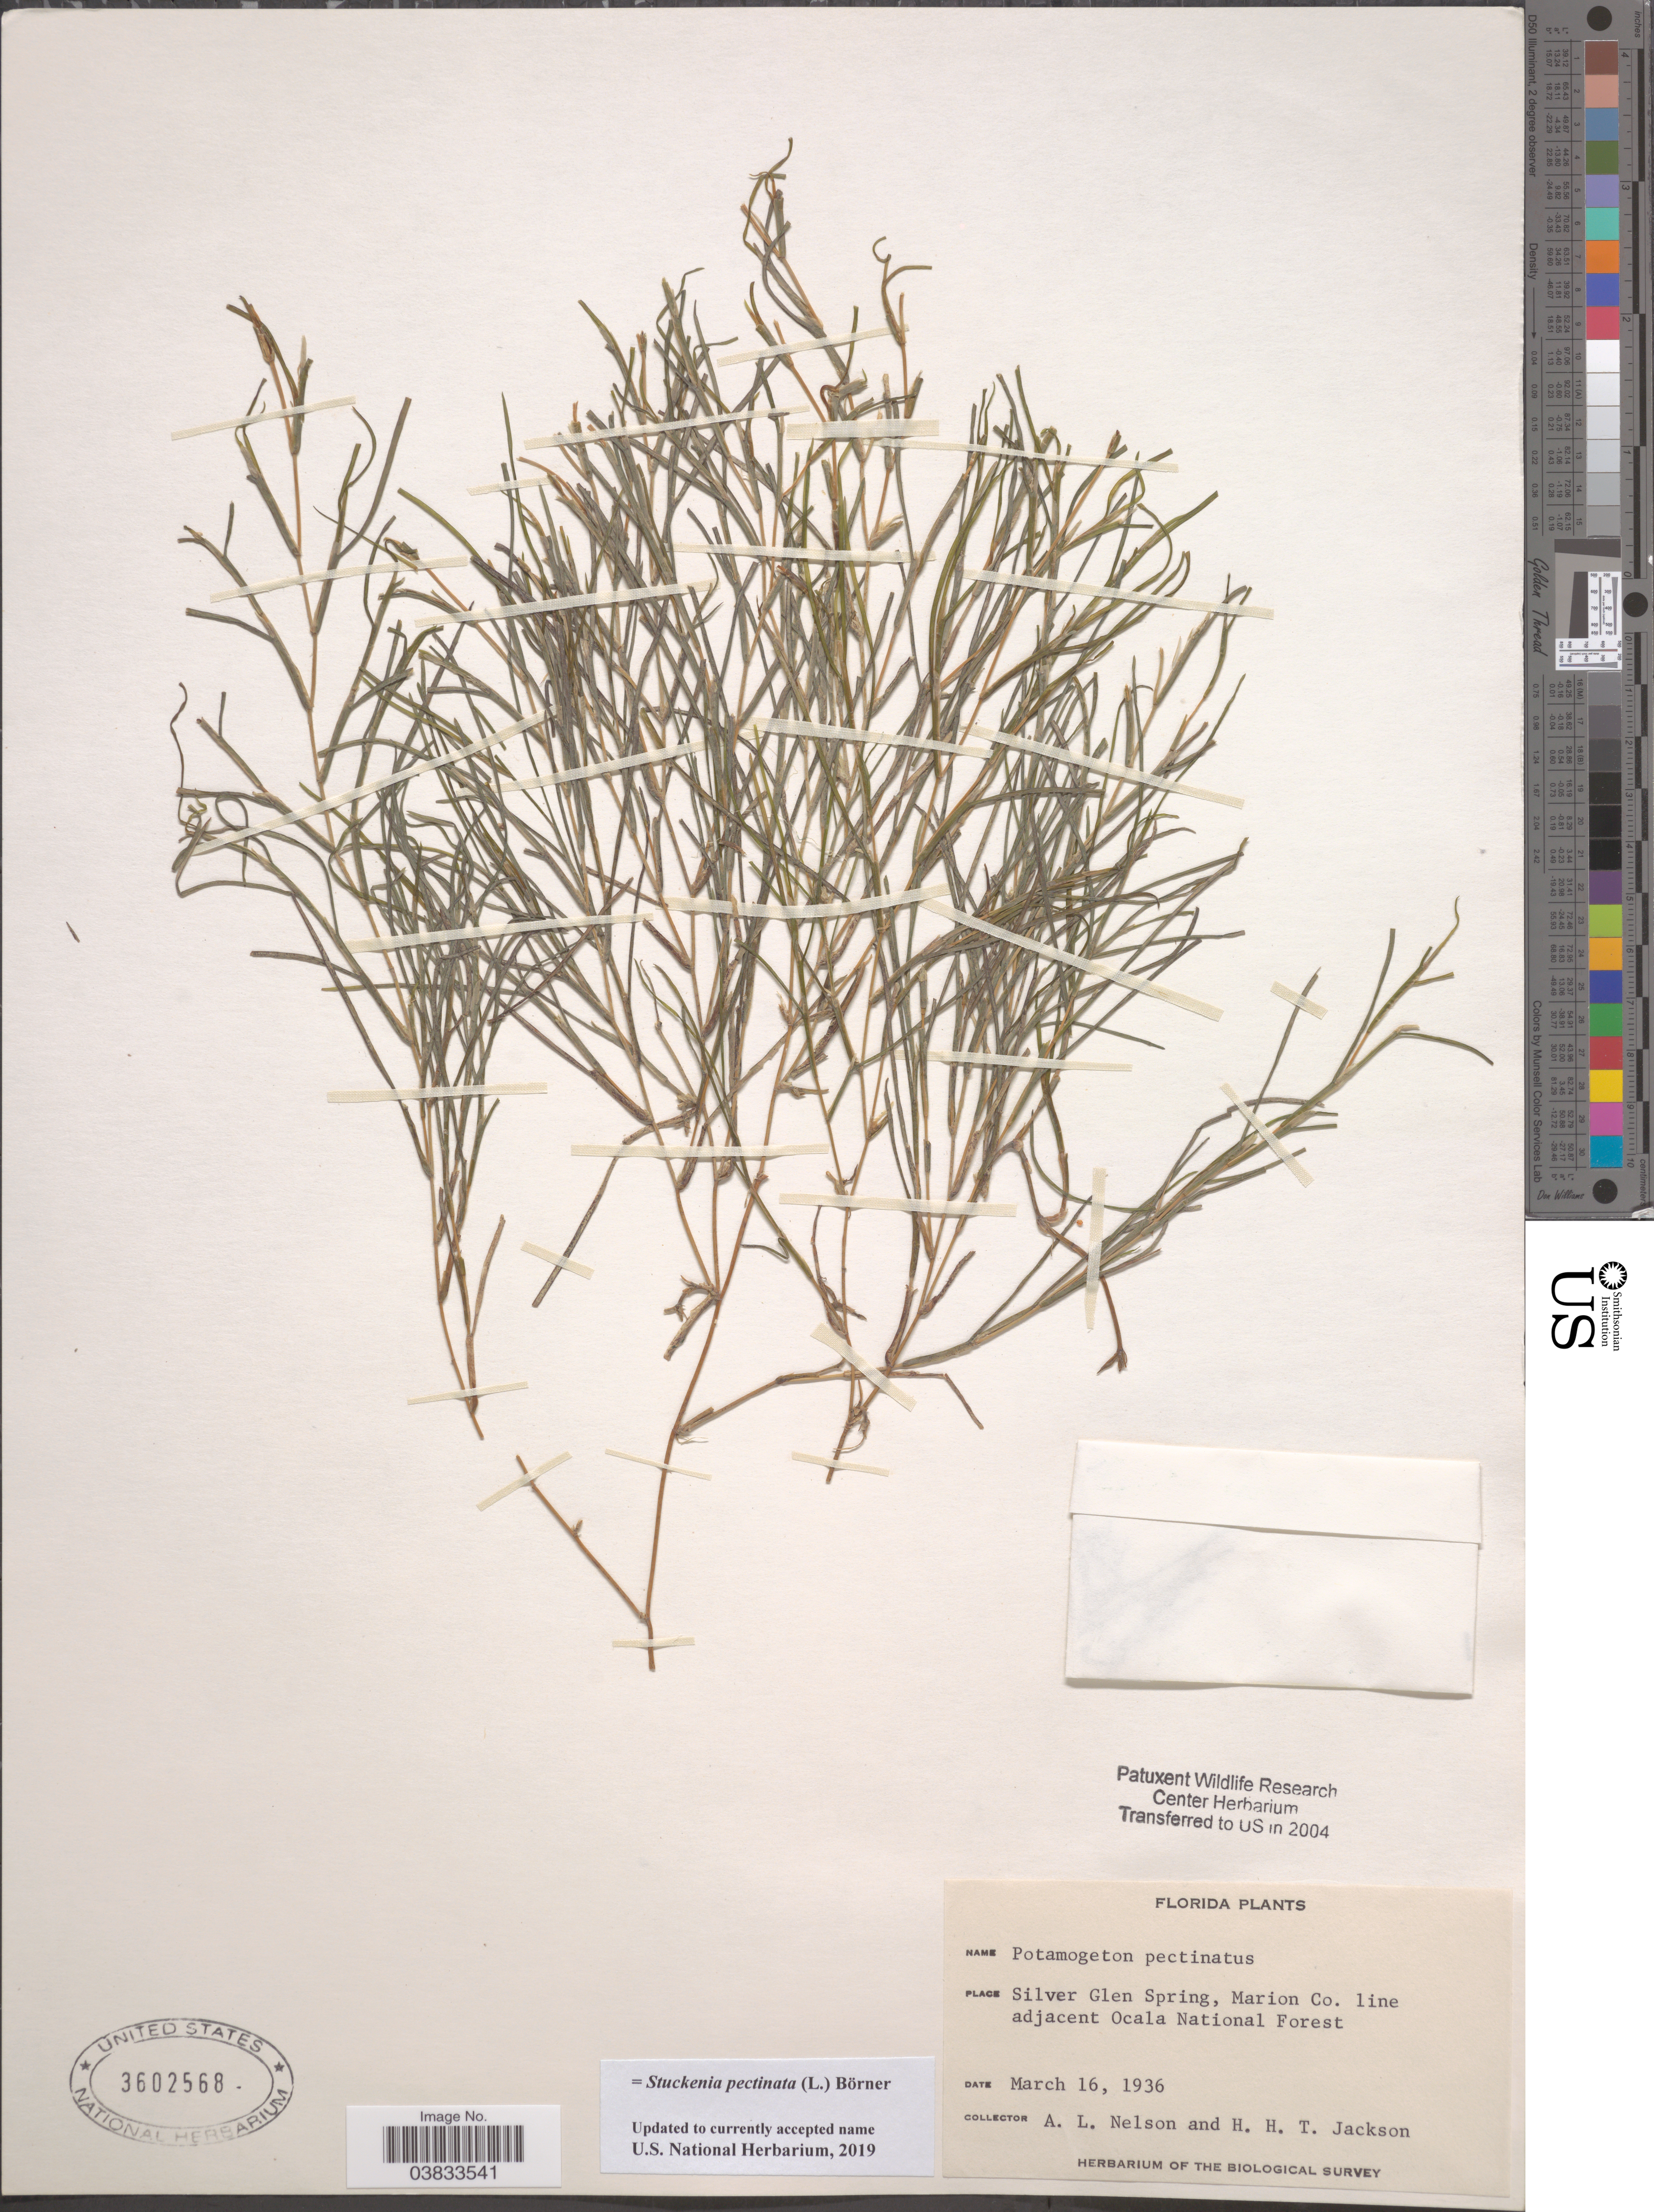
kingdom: Plantae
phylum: Tracheophyta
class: Liliopsida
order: Alismatales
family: Potamogetonaceae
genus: Stuckenia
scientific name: Stuckenia pectinata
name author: (L.) Börner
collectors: A. L. Nelson & H. Jackson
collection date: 1936-03-16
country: United States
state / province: Florida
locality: Silver Glen Spring, Marion Co. line adjacent Ocala National Forest.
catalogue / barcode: US 3602568